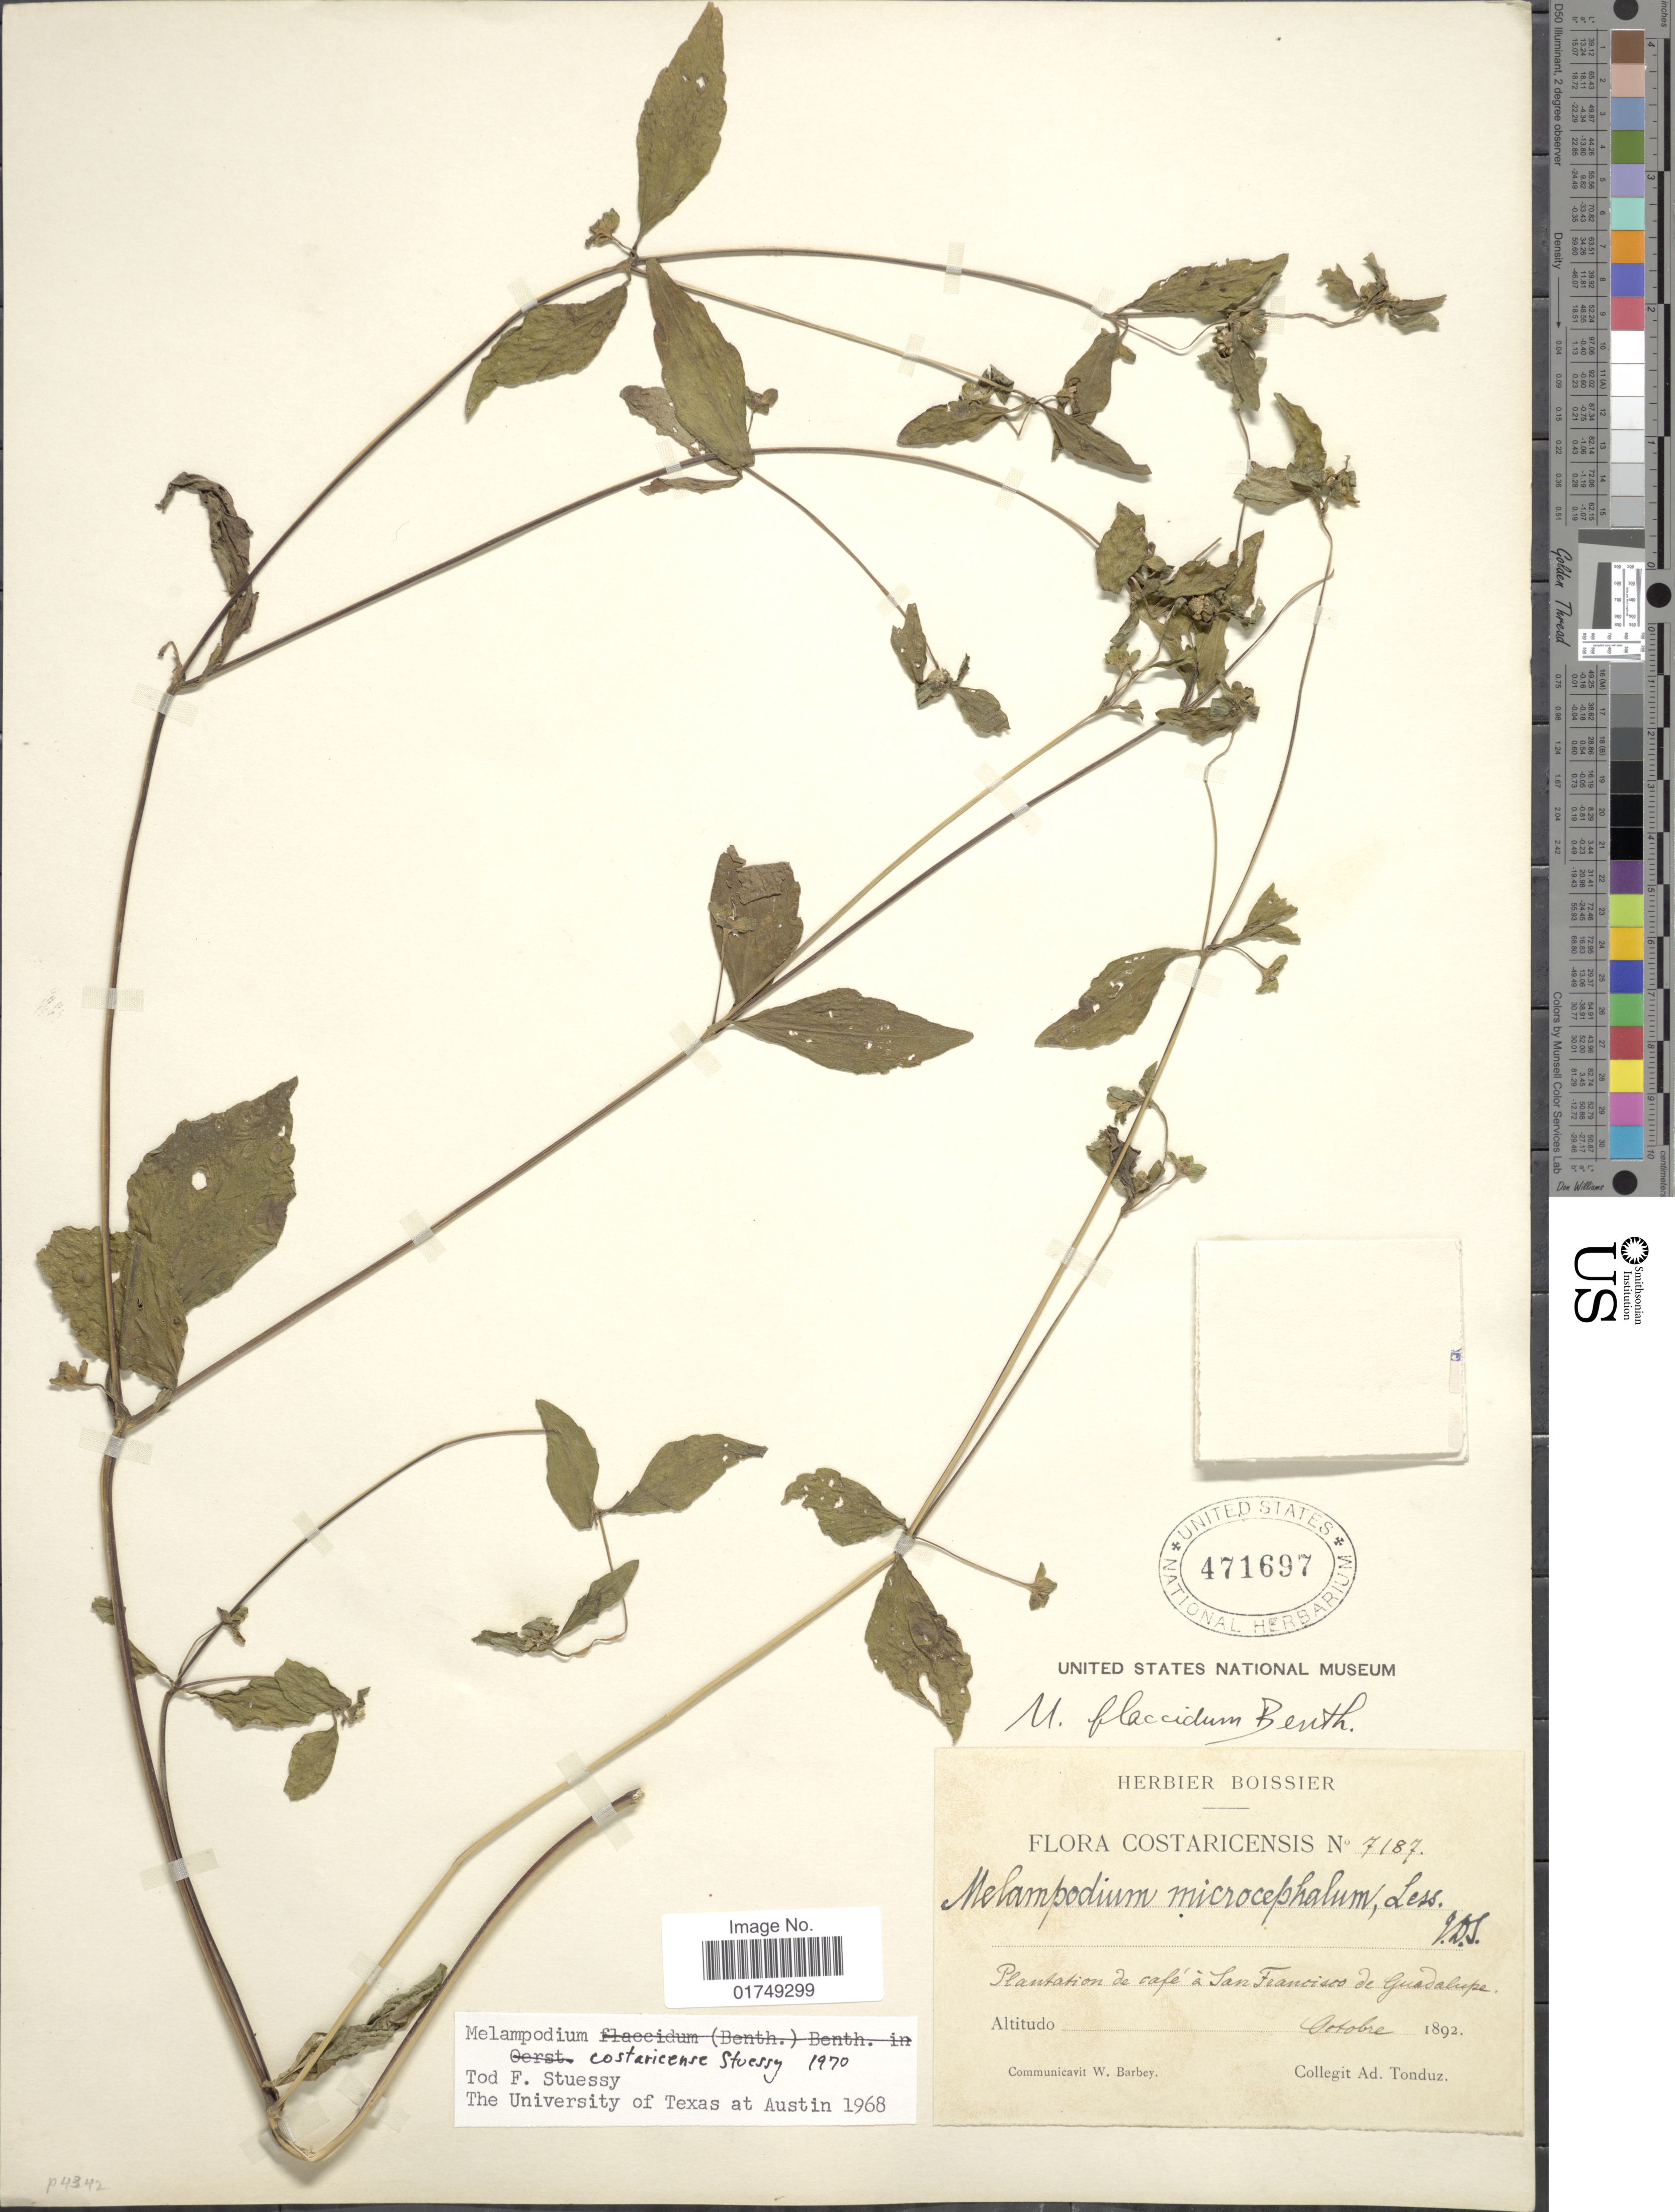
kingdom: Plantae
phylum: Tracheophyta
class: Magnoliopsida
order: Asterales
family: Asteraceae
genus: Melampodium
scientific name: Melampodium costaricense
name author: Stuessy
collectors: A. Tonduz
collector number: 7187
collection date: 1892-10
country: Costa Rica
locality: Plantation de cafe a San Francisco de Guadalupe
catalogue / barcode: US 471697